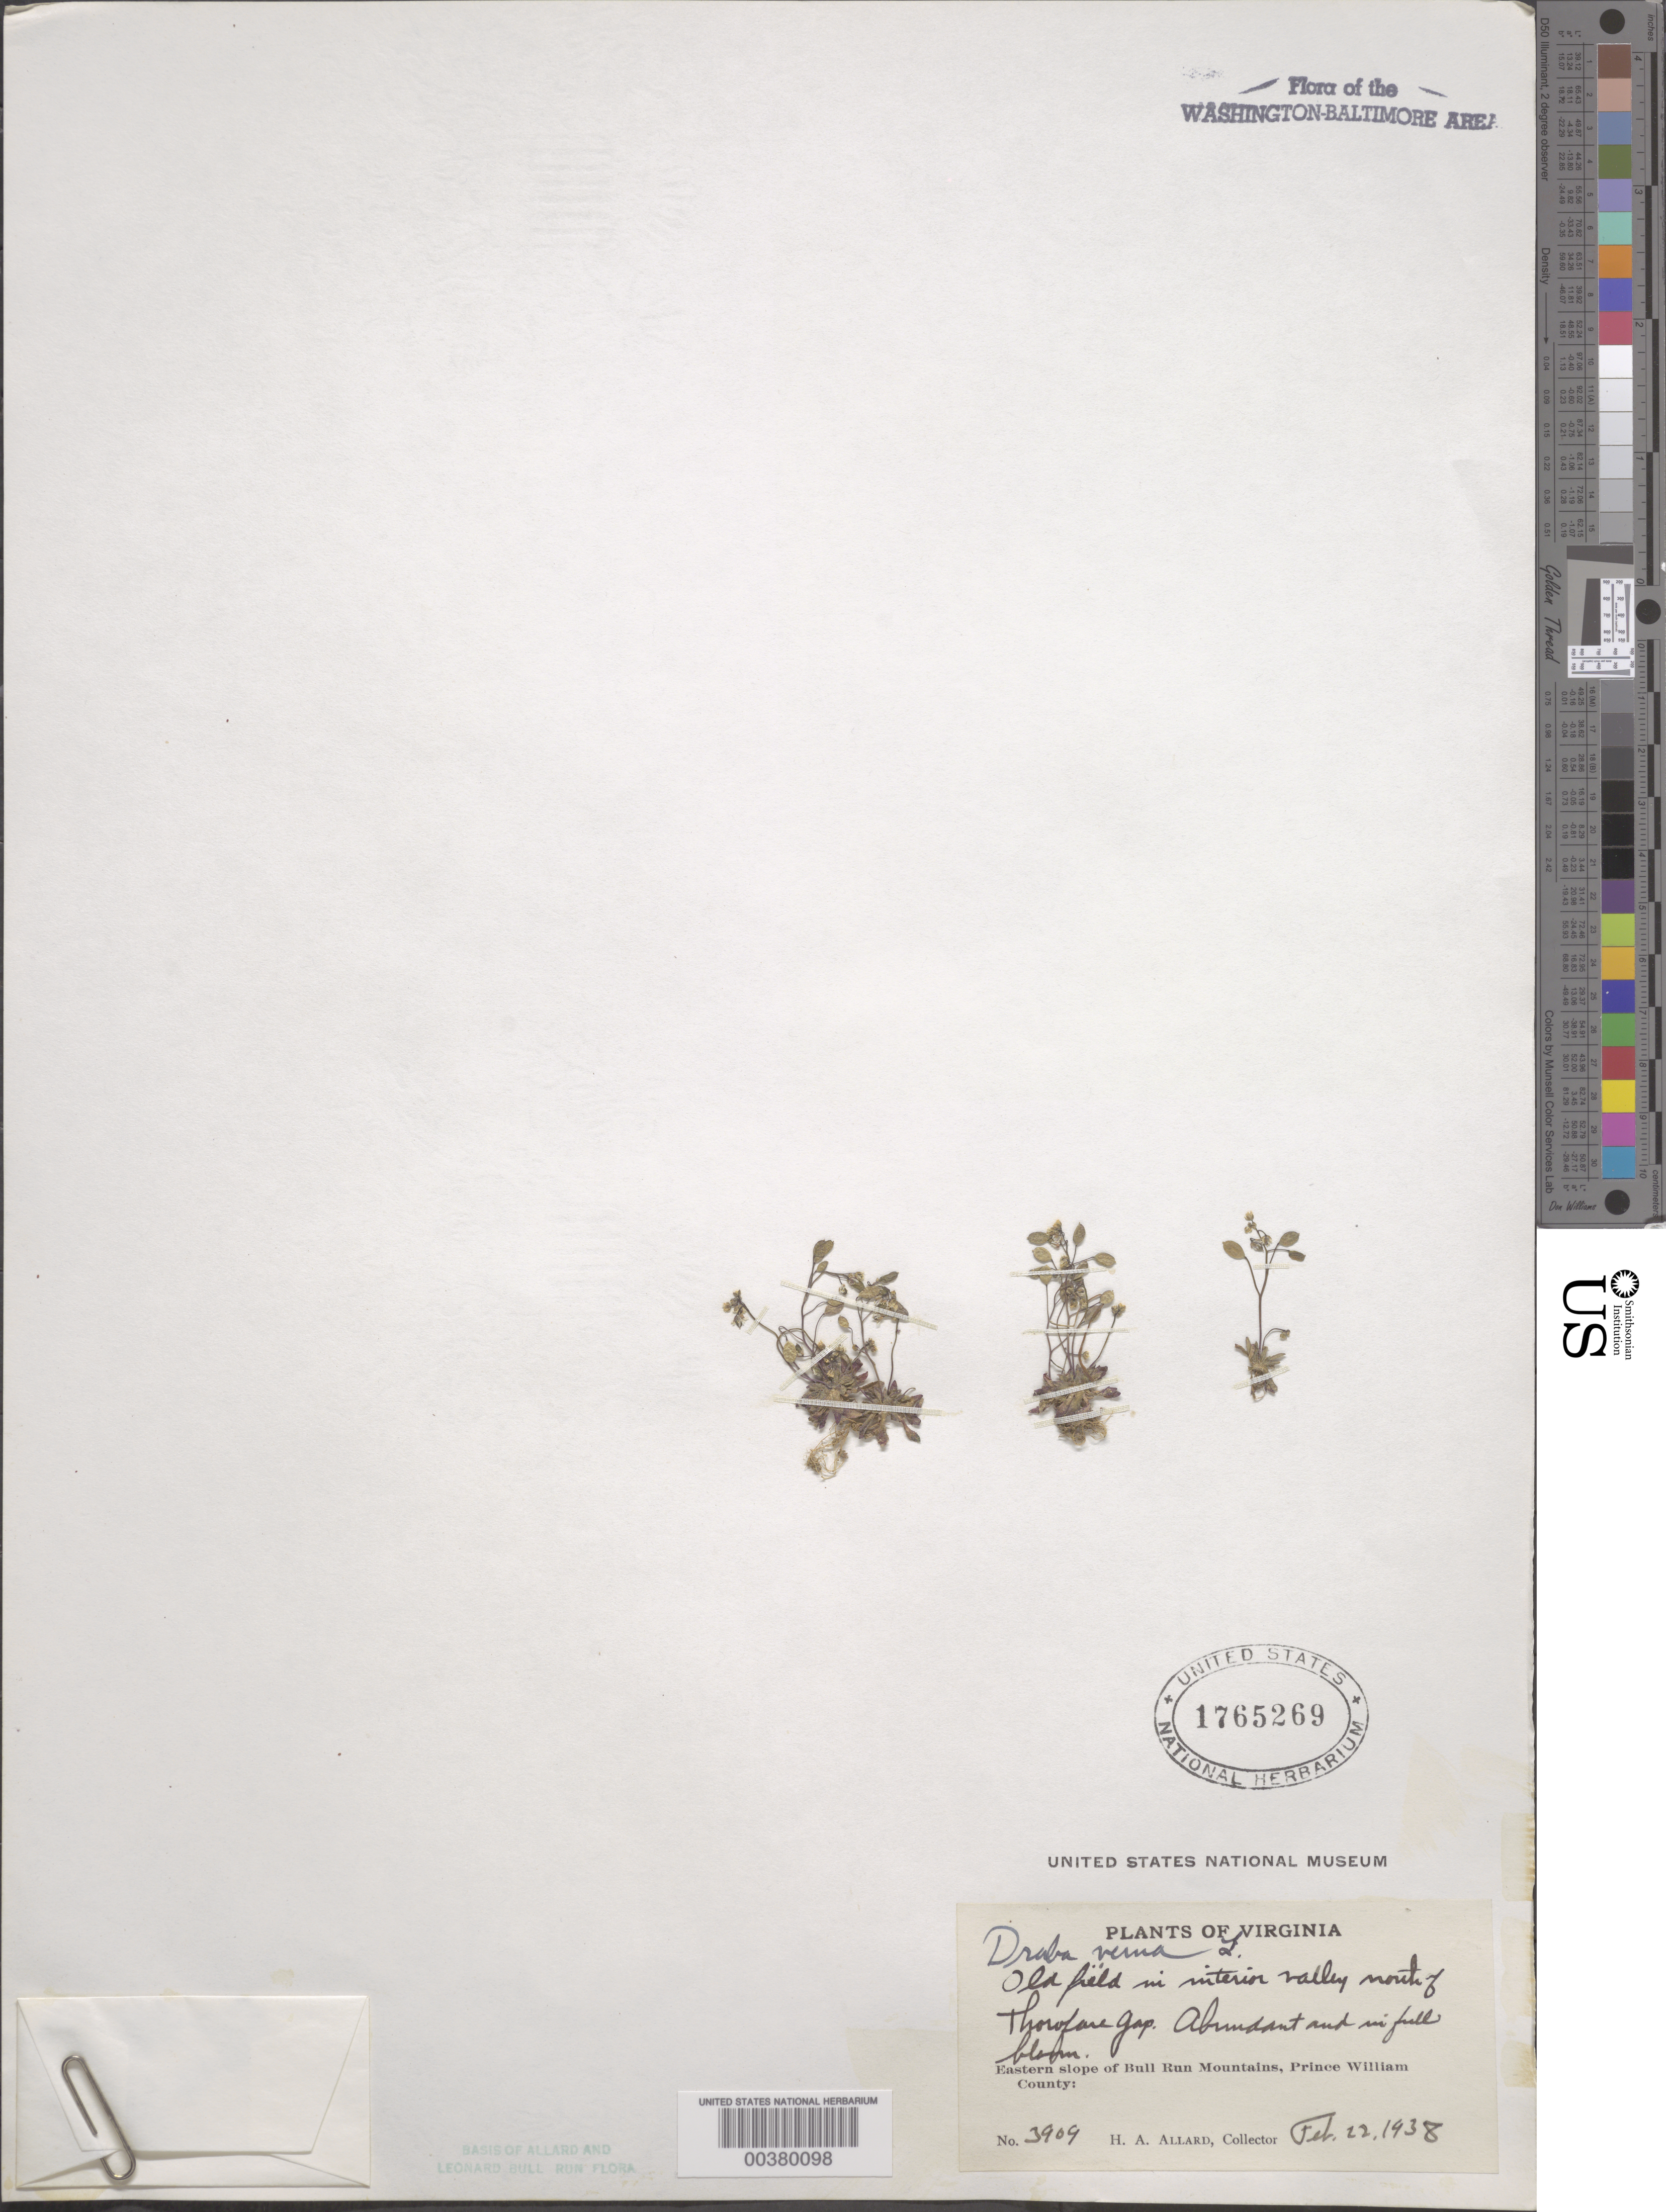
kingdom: Plantae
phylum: Tracheophyta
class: Magnoliopsida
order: Brassicales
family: Brassicaceae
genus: Draba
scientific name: Draba verna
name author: L.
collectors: H. A. Allard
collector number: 3909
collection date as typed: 22 Feb 1938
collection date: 1938-02-22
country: United States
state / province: Virginia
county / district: Prince William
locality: Thorofare Gap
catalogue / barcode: US 1765269